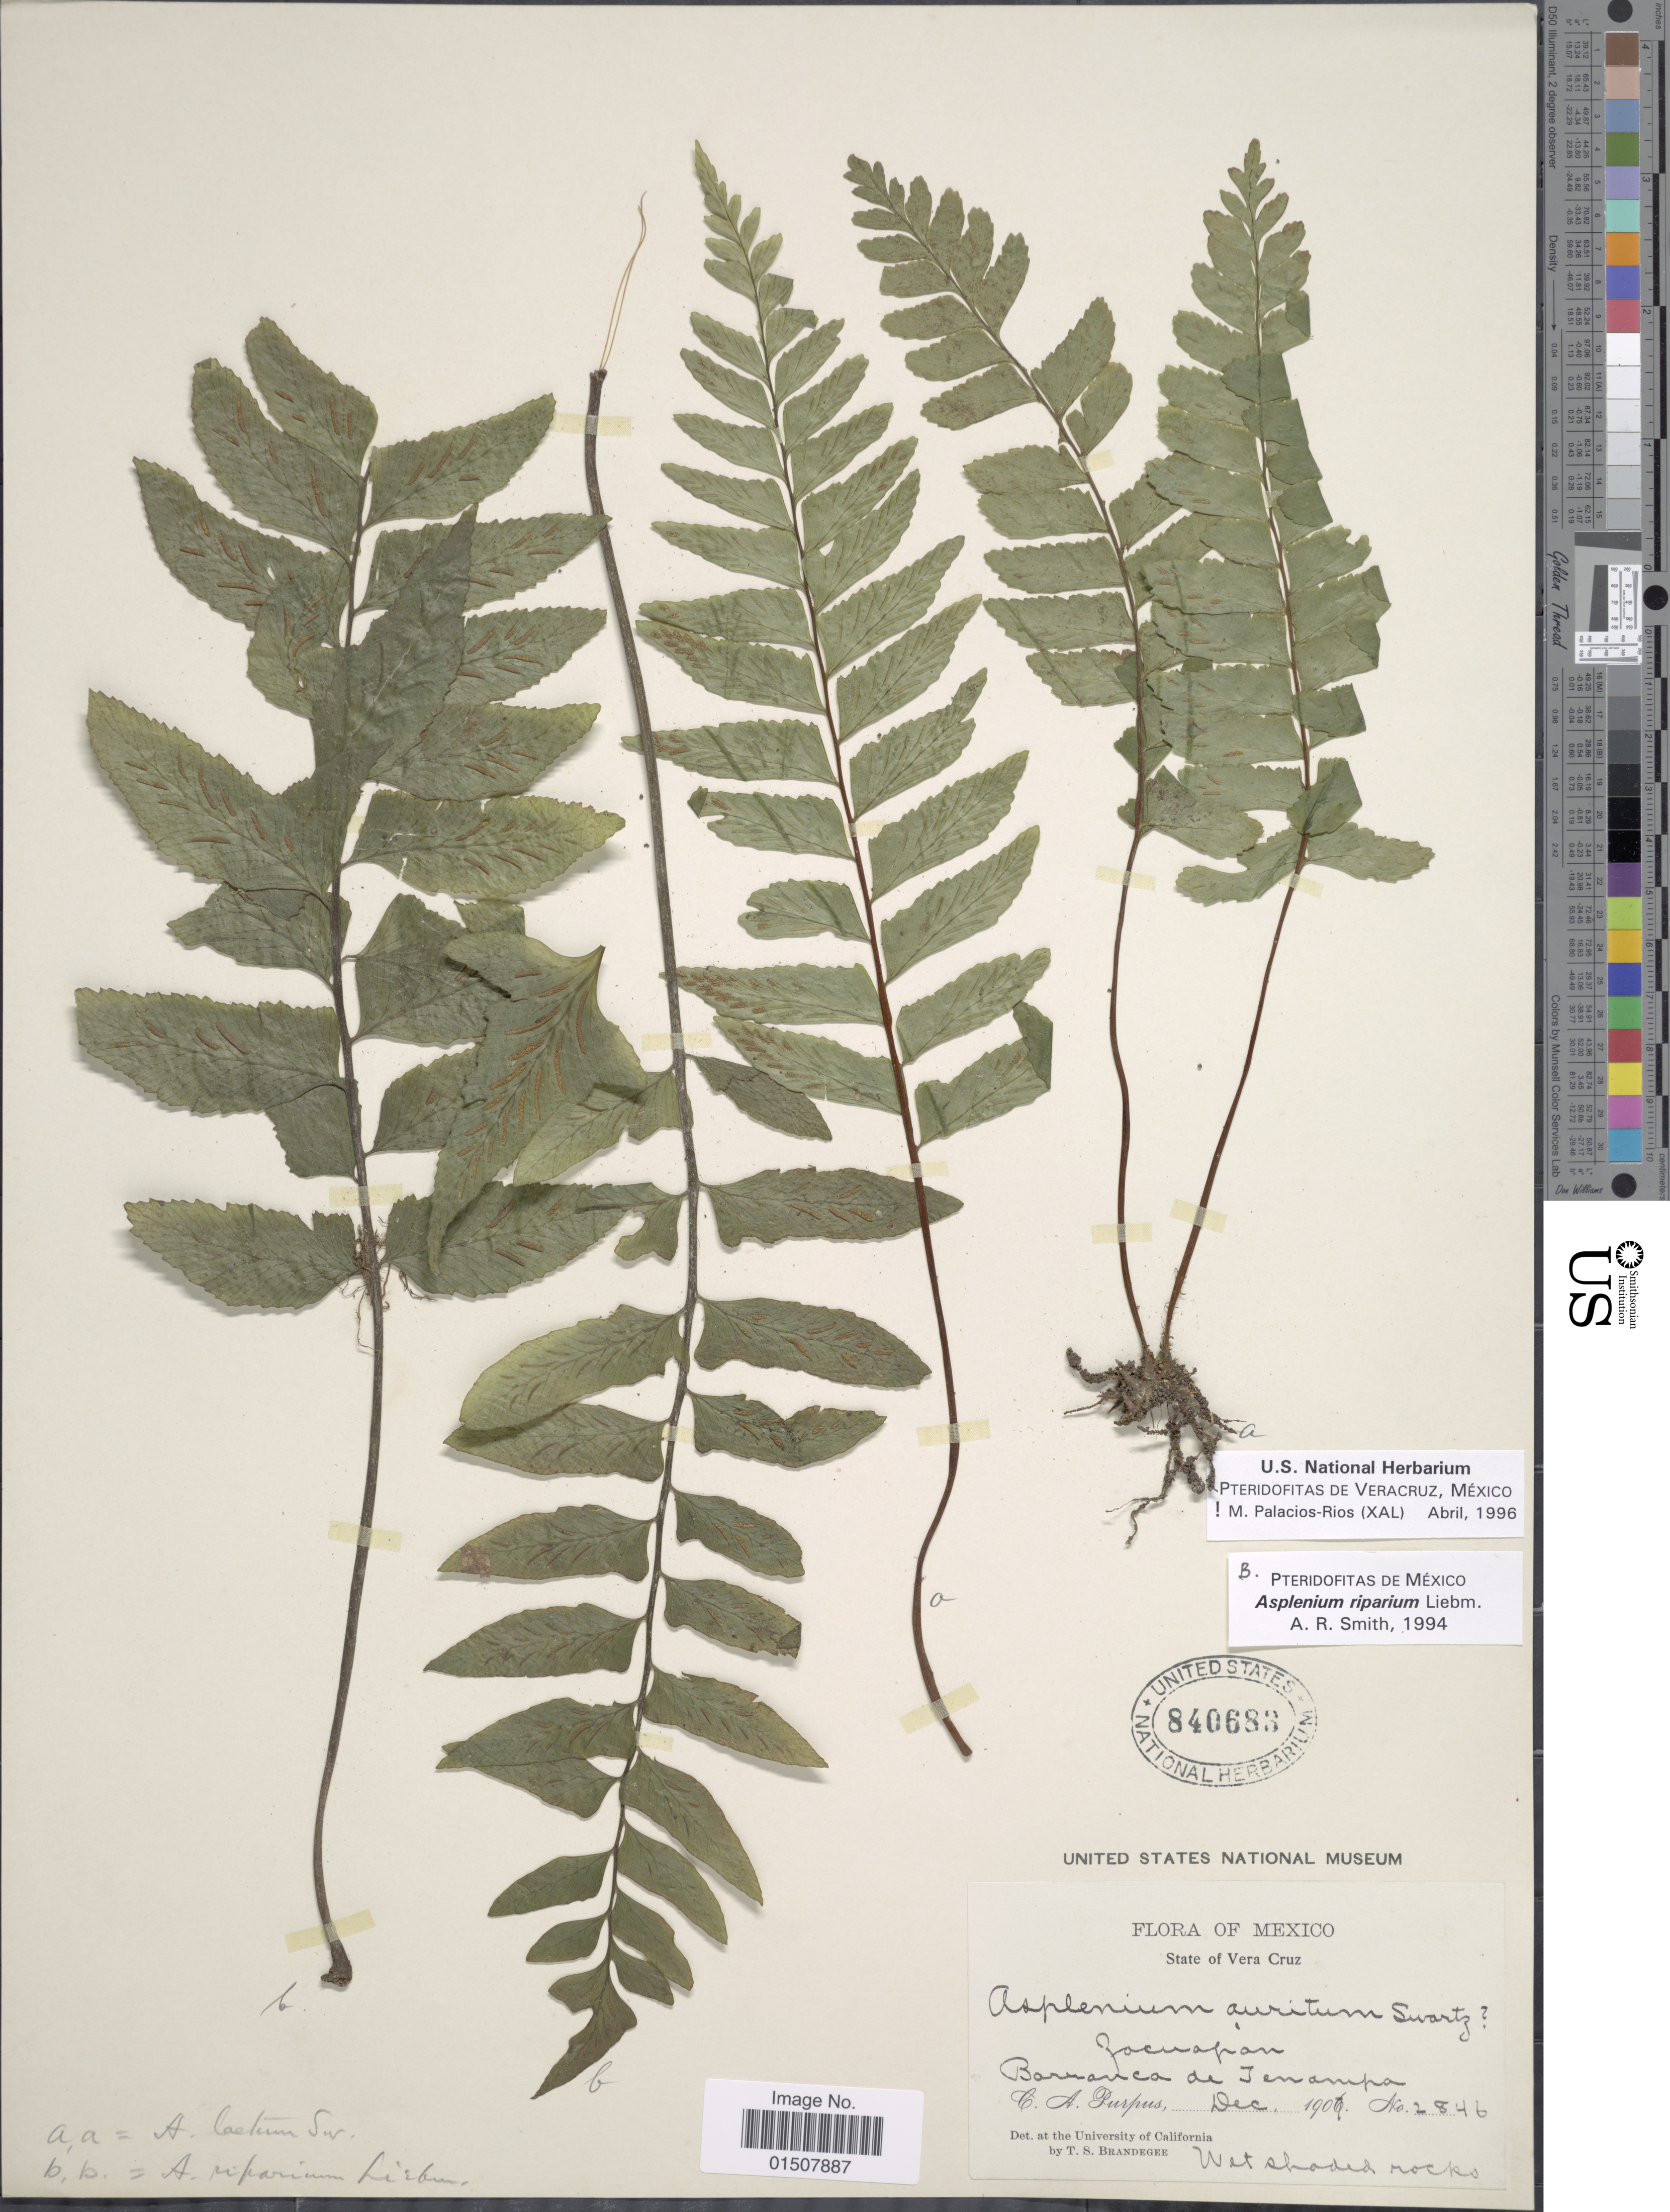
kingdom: Plantae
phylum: Tracheophyta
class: Polypodiopsida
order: Polypodiales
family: Aspleniaceae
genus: Asplenium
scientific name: Asplenium riparium Brack., nom. illeg.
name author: Brack. in Wilkes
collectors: C. A. Purpus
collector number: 2846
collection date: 1907-12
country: Mexico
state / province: Veracruz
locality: Vera Cruz, Zacuapan, Barranca de Tenampa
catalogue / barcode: US 840683